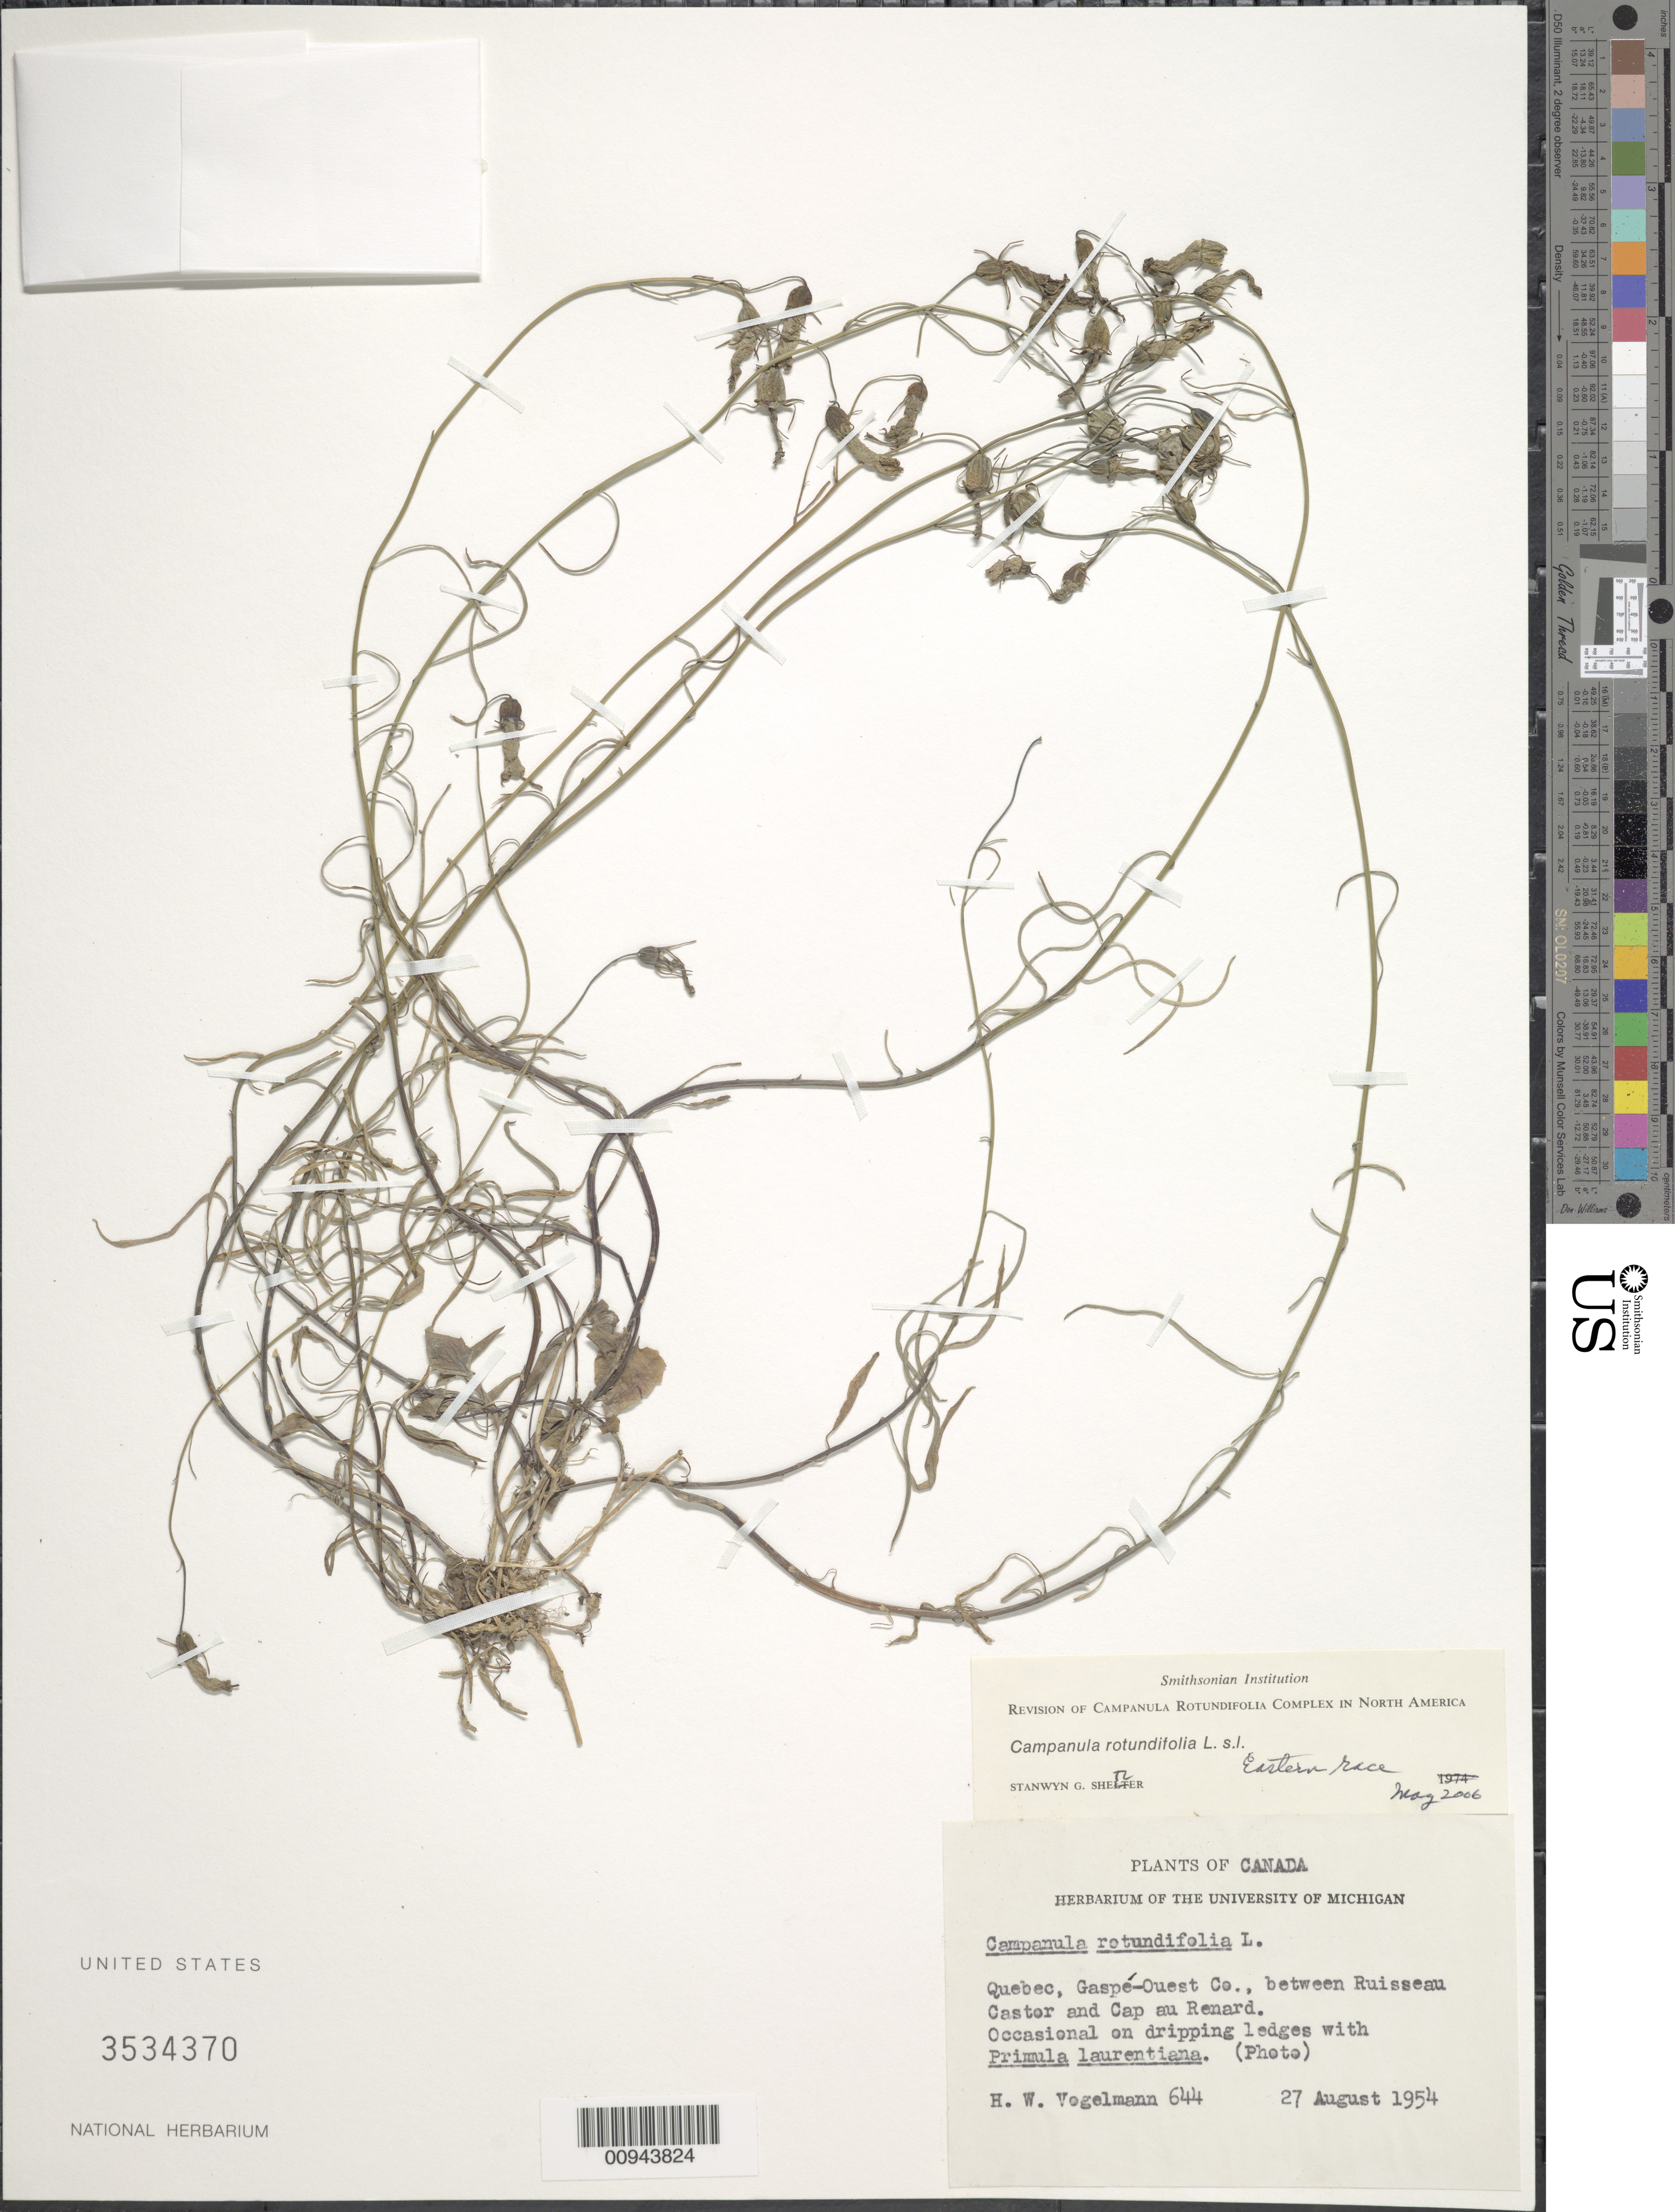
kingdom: Plantae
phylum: Tracheophyta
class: Magnoliopsida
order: Asterales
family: Campanulaceae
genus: Campanula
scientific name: Campanula rotundifolia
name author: L.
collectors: H. Vogelmann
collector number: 644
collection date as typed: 27 August 1954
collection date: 1954-08-27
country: Canada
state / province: Quebec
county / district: Gaspe-Ouest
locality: Between Ruisseau Castor and Cap au Renard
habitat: occasional on dripping edges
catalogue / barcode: US 3534370